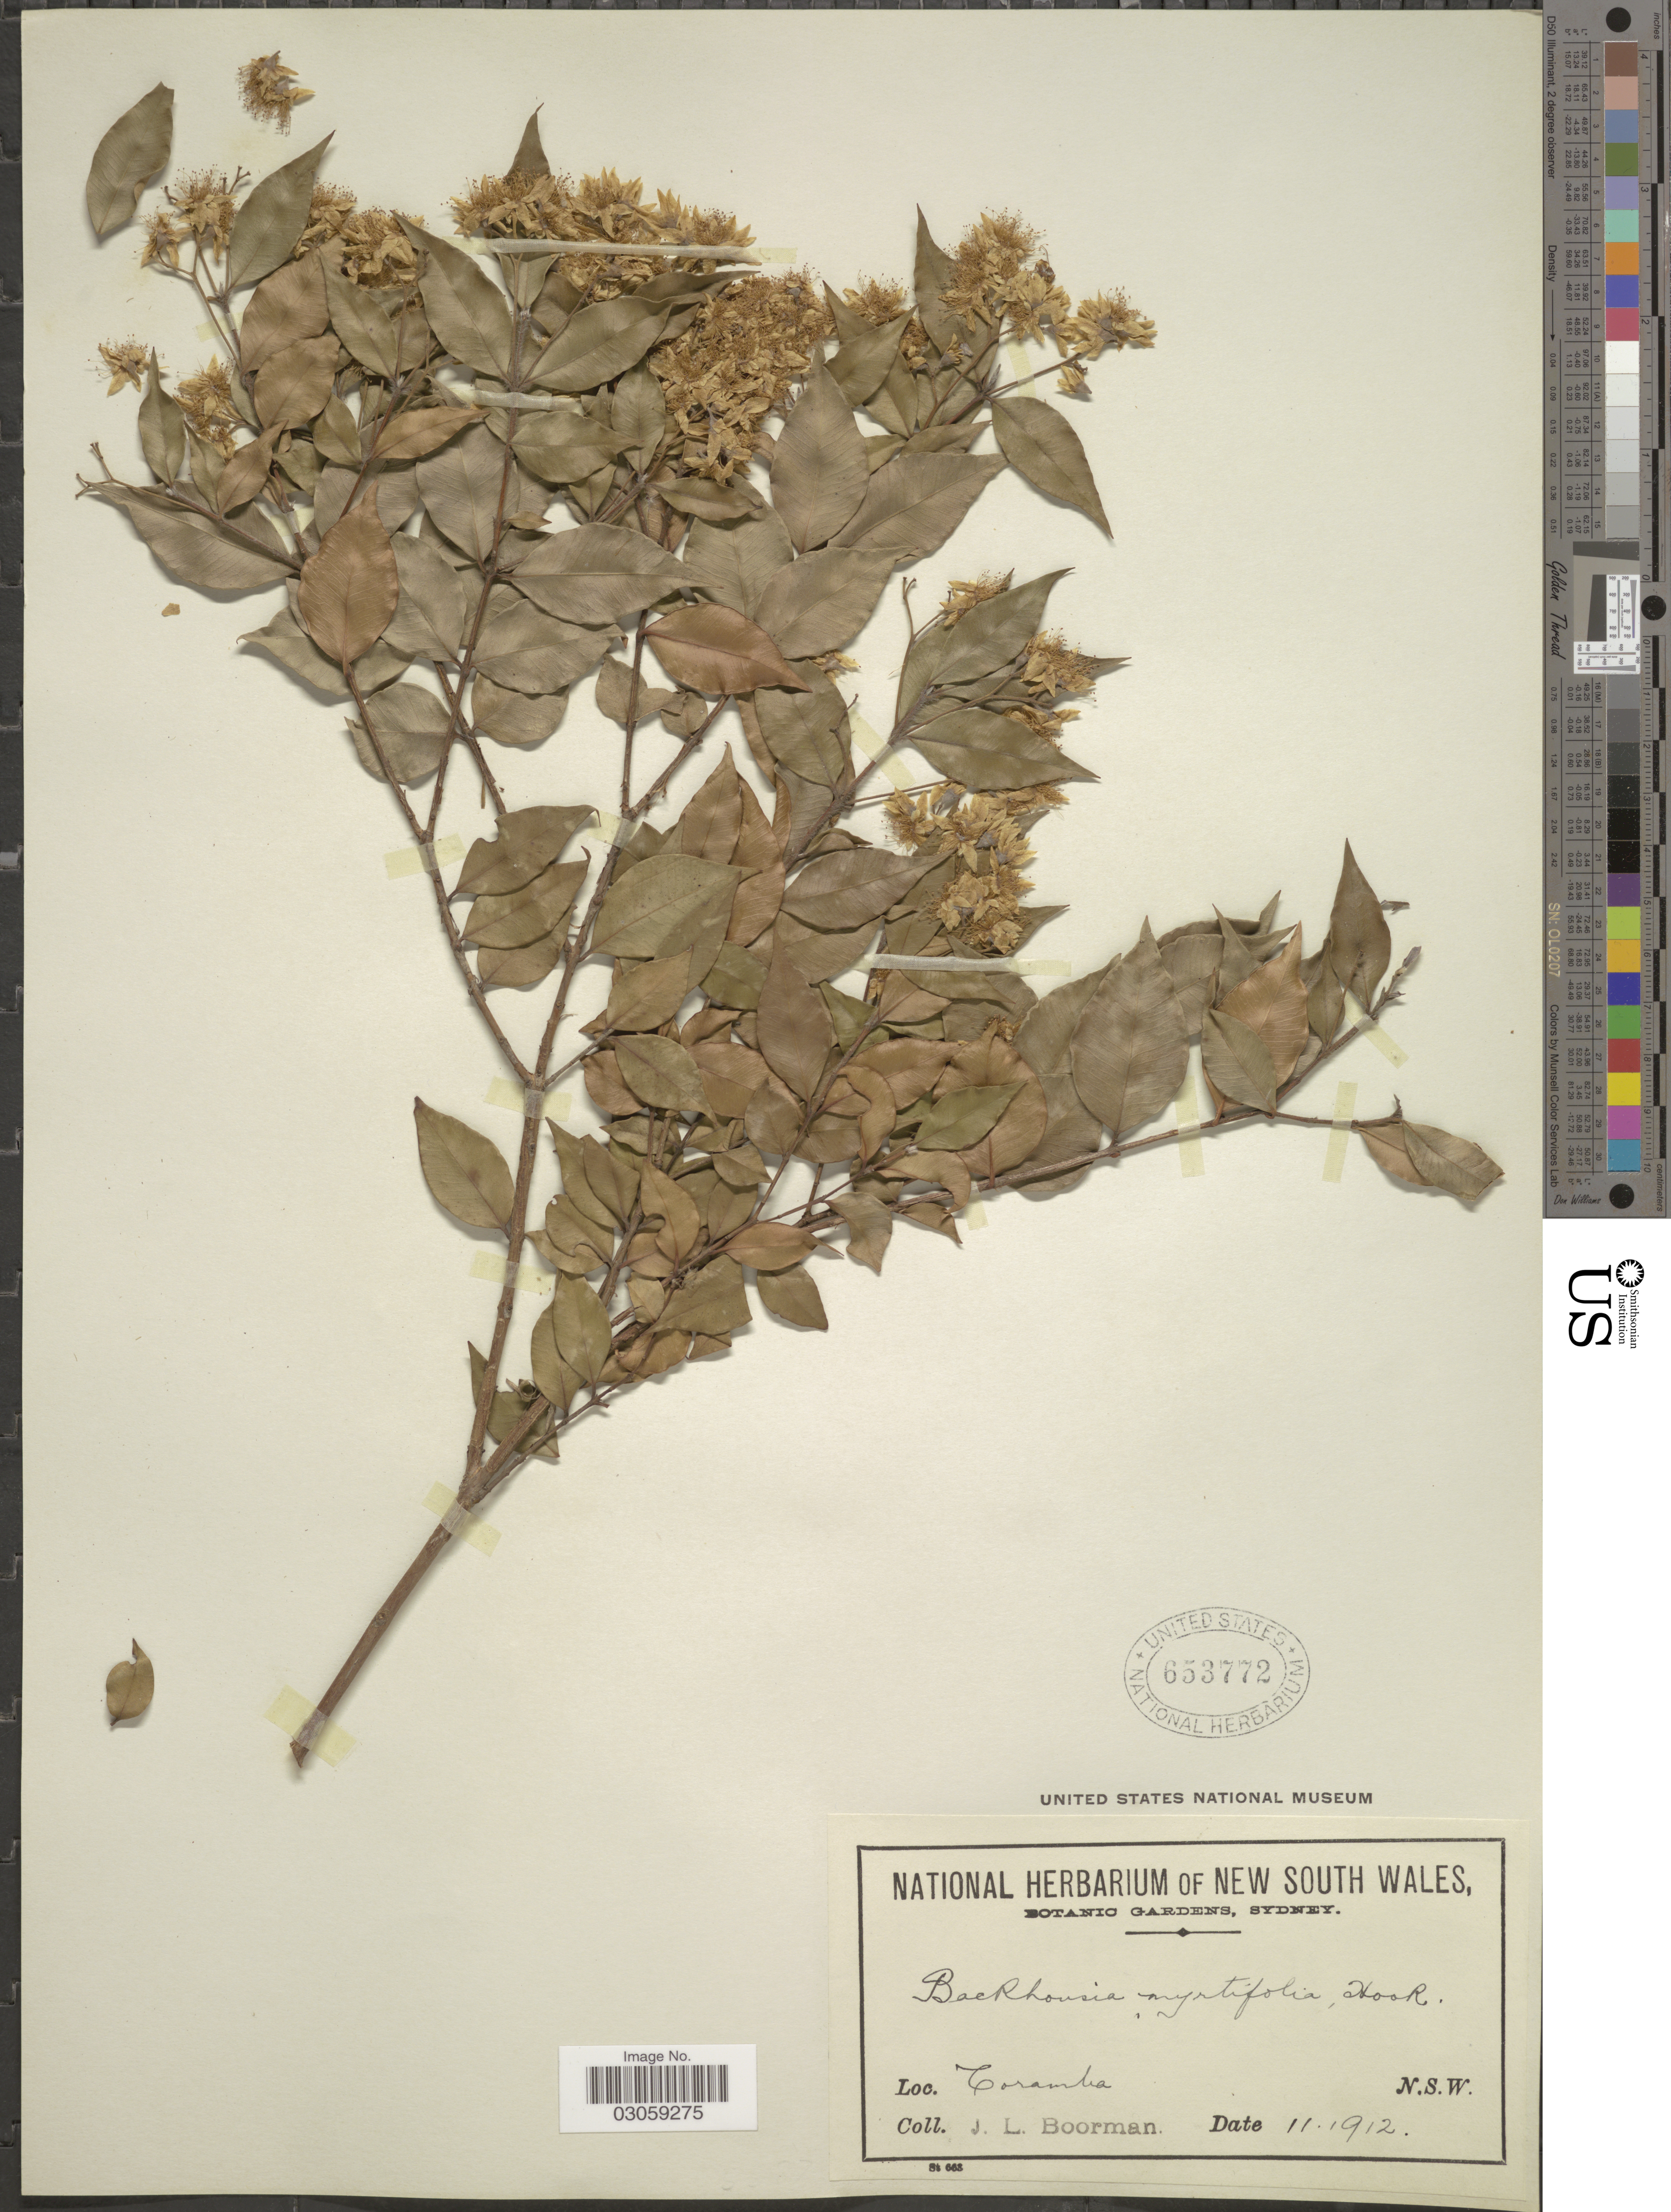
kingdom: Plantae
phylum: Tracheophyta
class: Magnoliopsida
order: Myrtales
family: Myrtaceae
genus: Backhousia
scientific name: Backhousia myrtifolia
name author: Hook. & Harv.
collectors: J. Boorman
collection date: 1912-11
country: Australia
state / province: New South Wales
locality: Toramba. N.S.W.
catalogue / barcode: US 653772